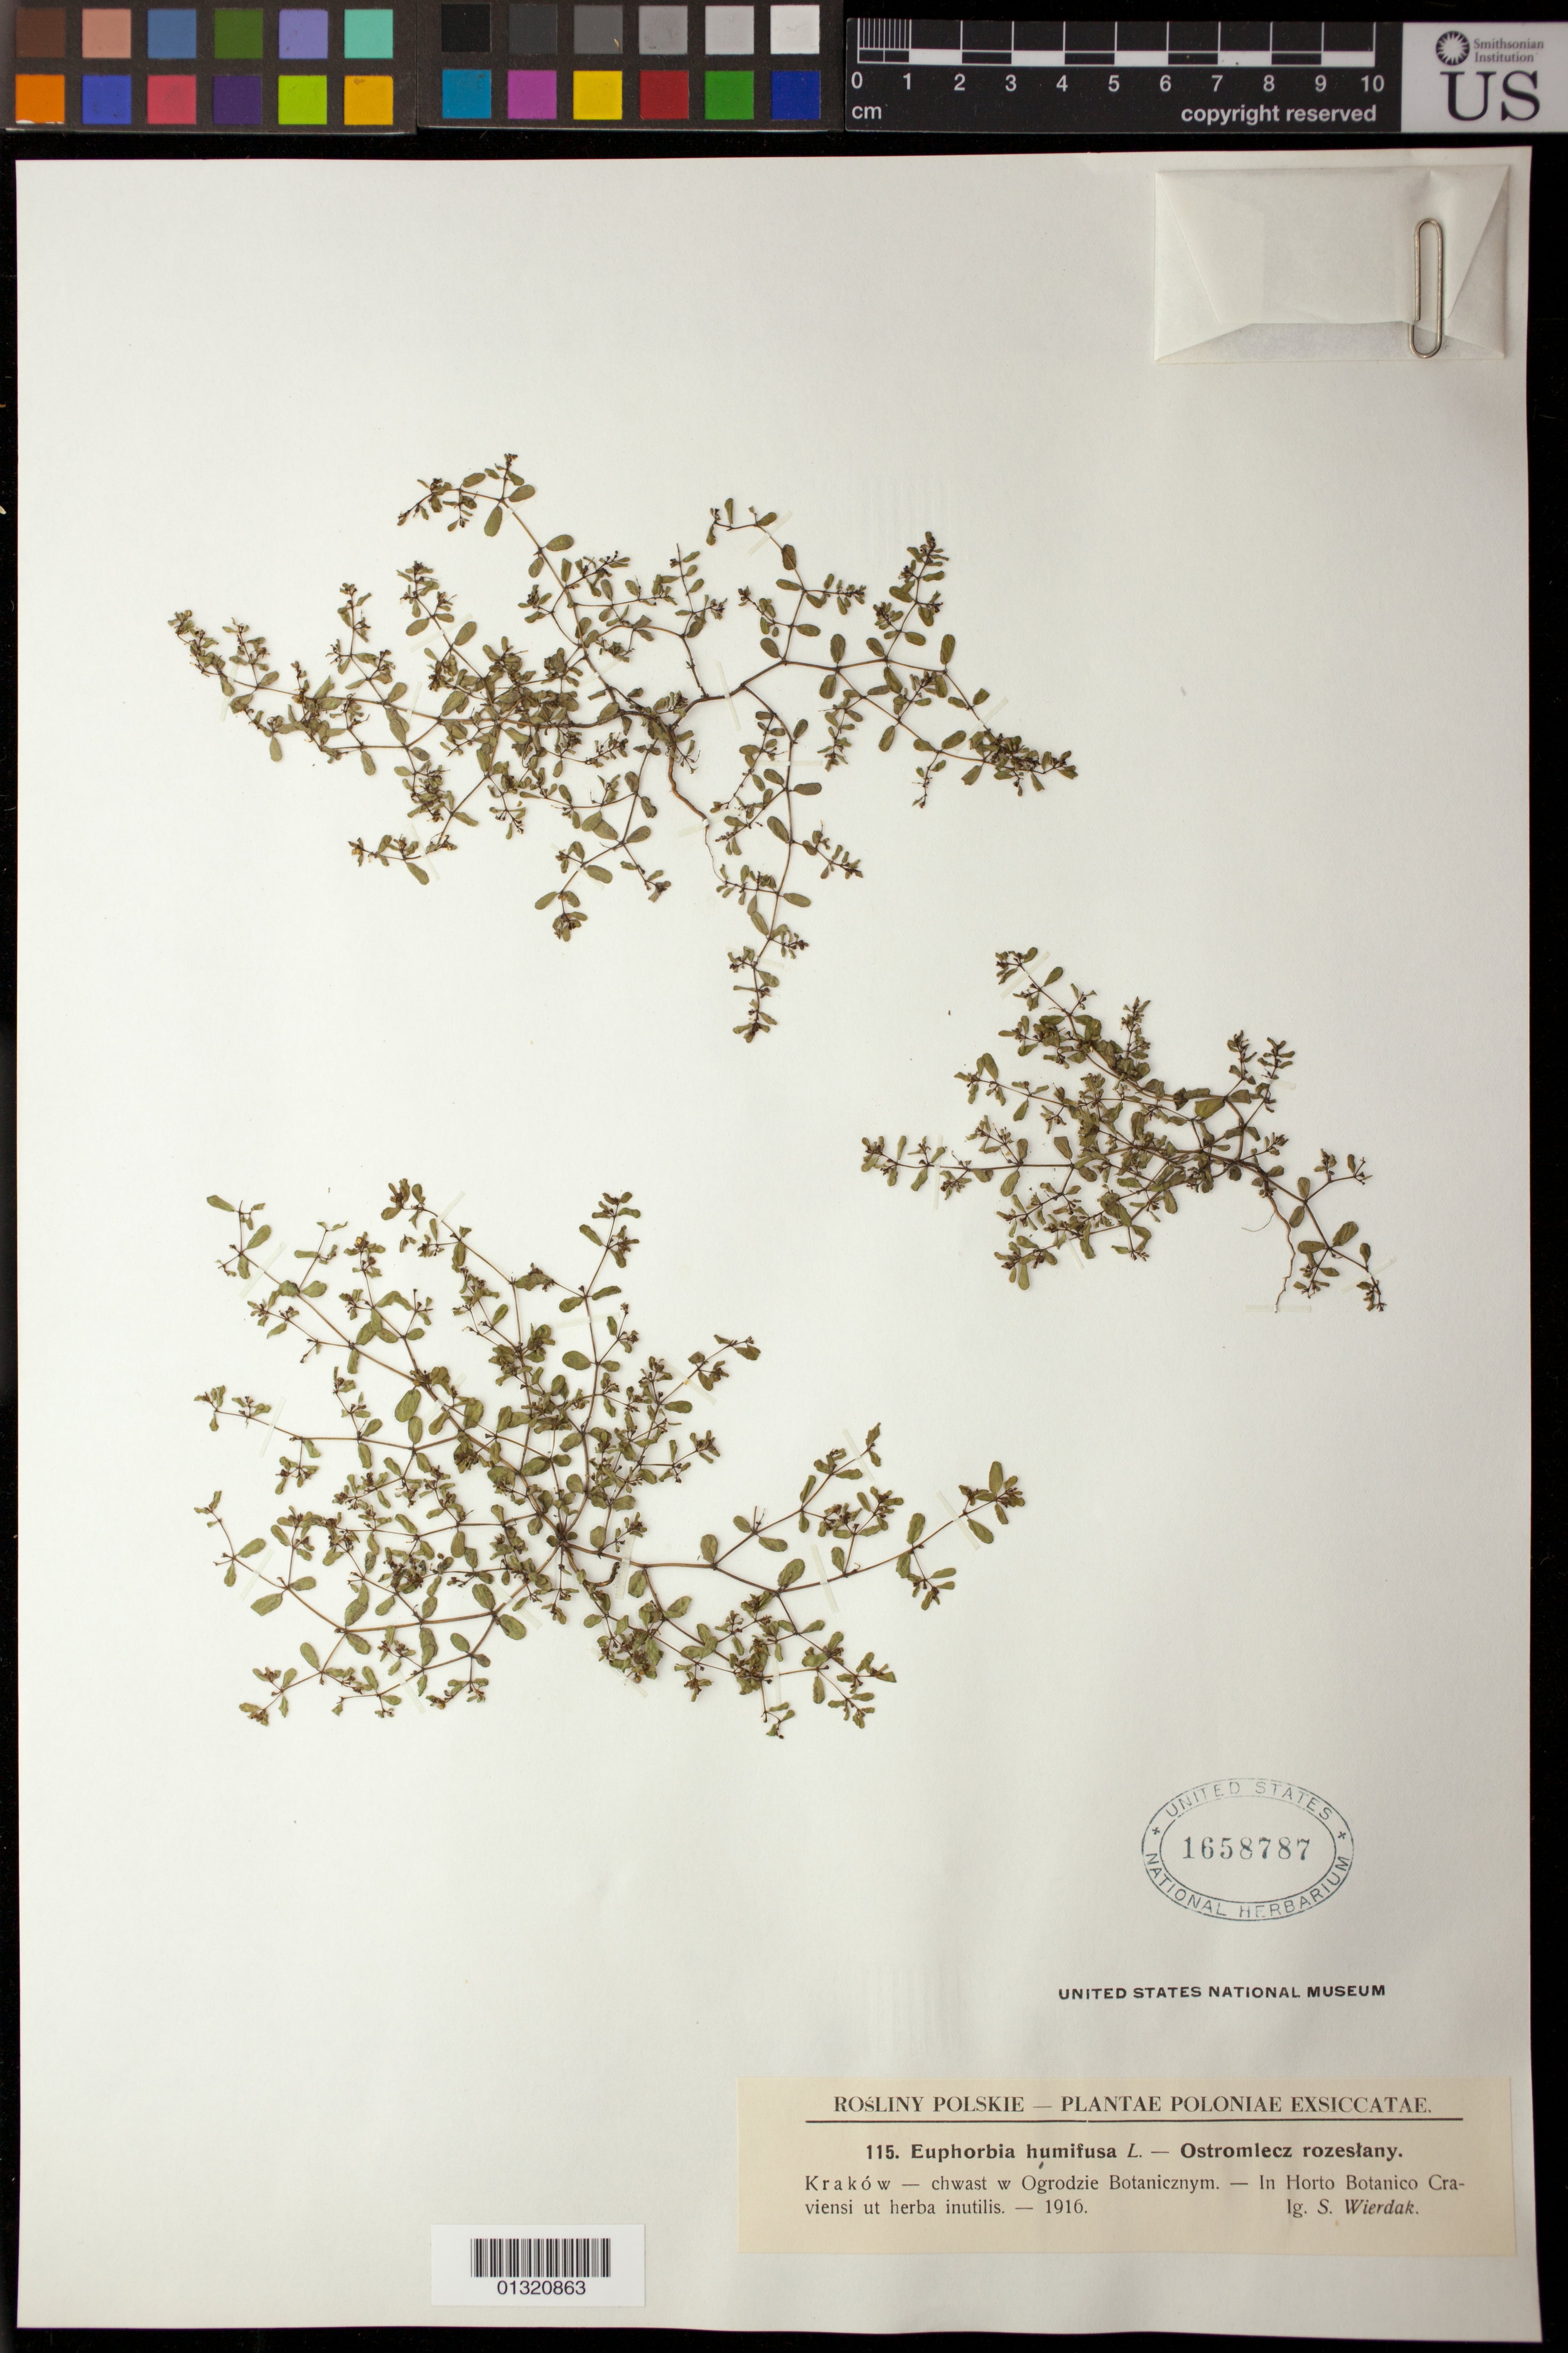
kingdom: Plantae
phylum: Tracheophyta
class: Magnoliopsida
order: Malpighiales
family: Euphorbiaceae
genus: Euphorbia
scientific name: Euphorbia humifusa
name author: Willd. ex Schlecht.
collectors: S. Wierdak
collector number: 115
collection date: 1916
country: Poland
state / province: Malopolskie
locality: Kraków w Ogrodzie Botanicznym.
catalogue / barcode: US 1658787